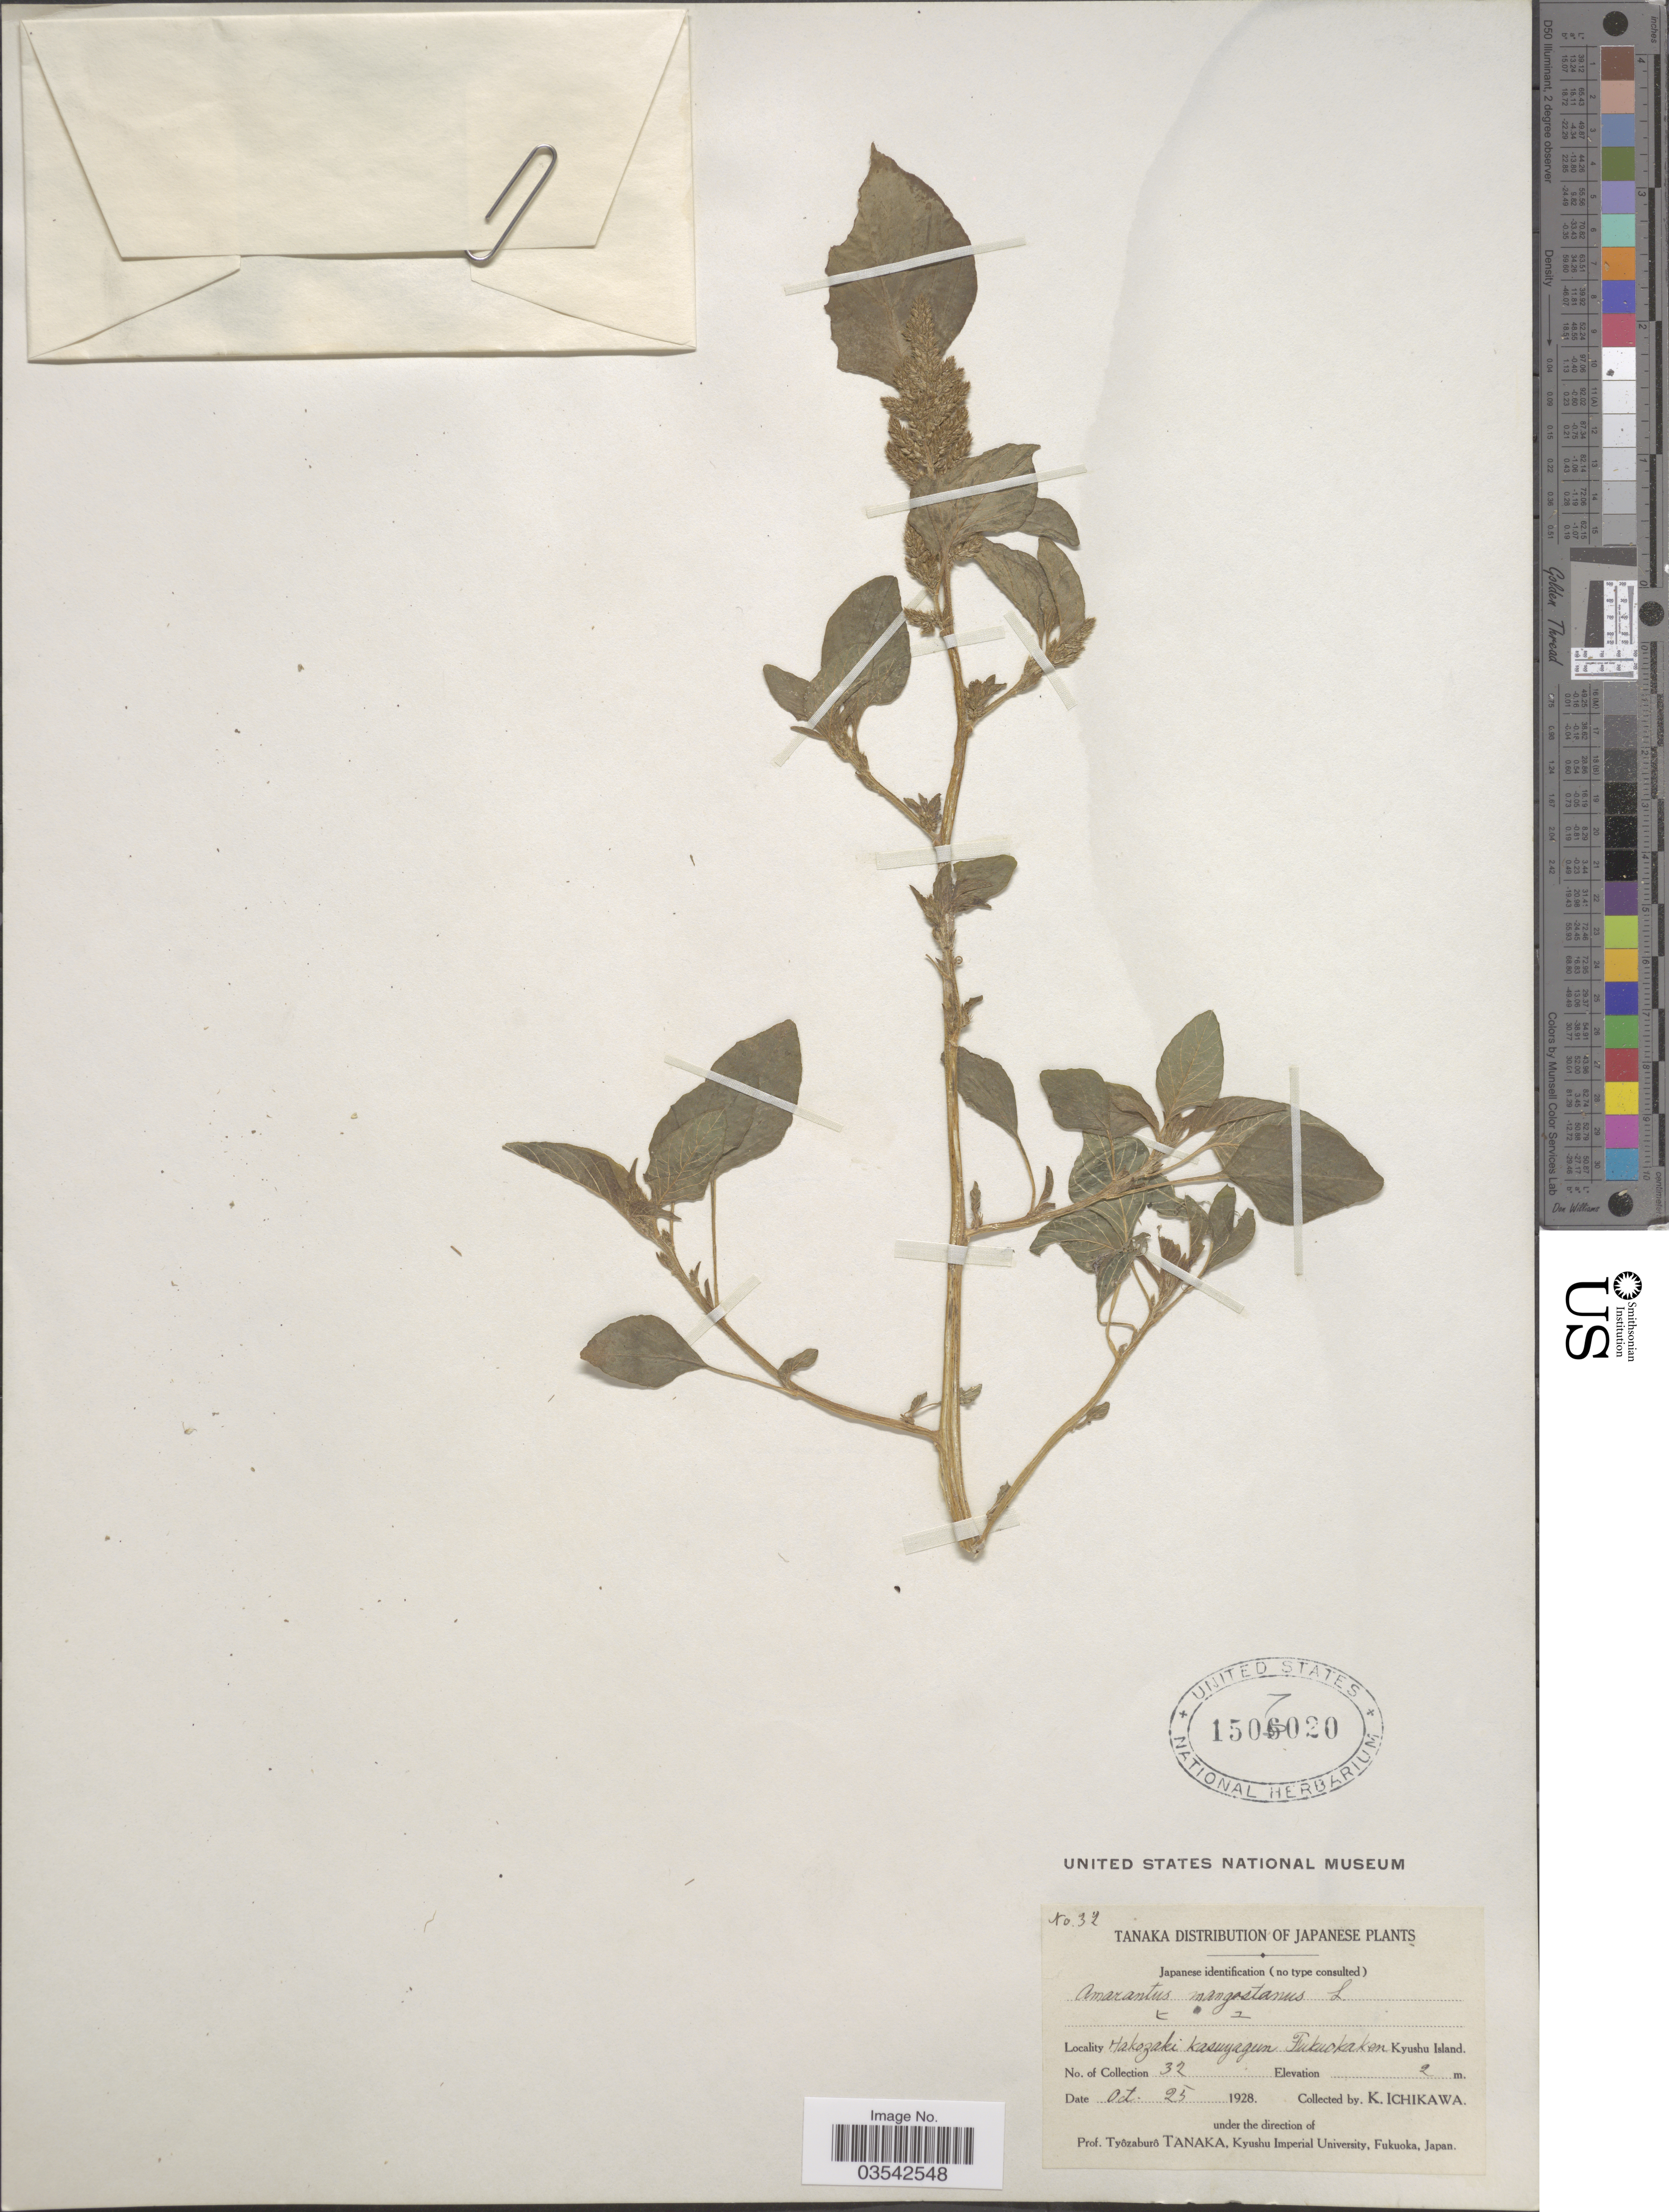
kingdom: Plantae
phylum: Tracheophyta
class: Magnoliopsida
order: Caryophyllales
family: Amaranthaceae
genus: Amaranthus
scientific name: Amaranthus tricolor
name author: L.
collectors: K. Ichikawa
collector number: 32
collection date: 1928-10-25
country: Japan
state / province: Hukuoka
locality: Hakozaki kasuyagun Fukuokaken Kyushu Island.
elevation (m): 2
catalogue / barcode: US 1507020